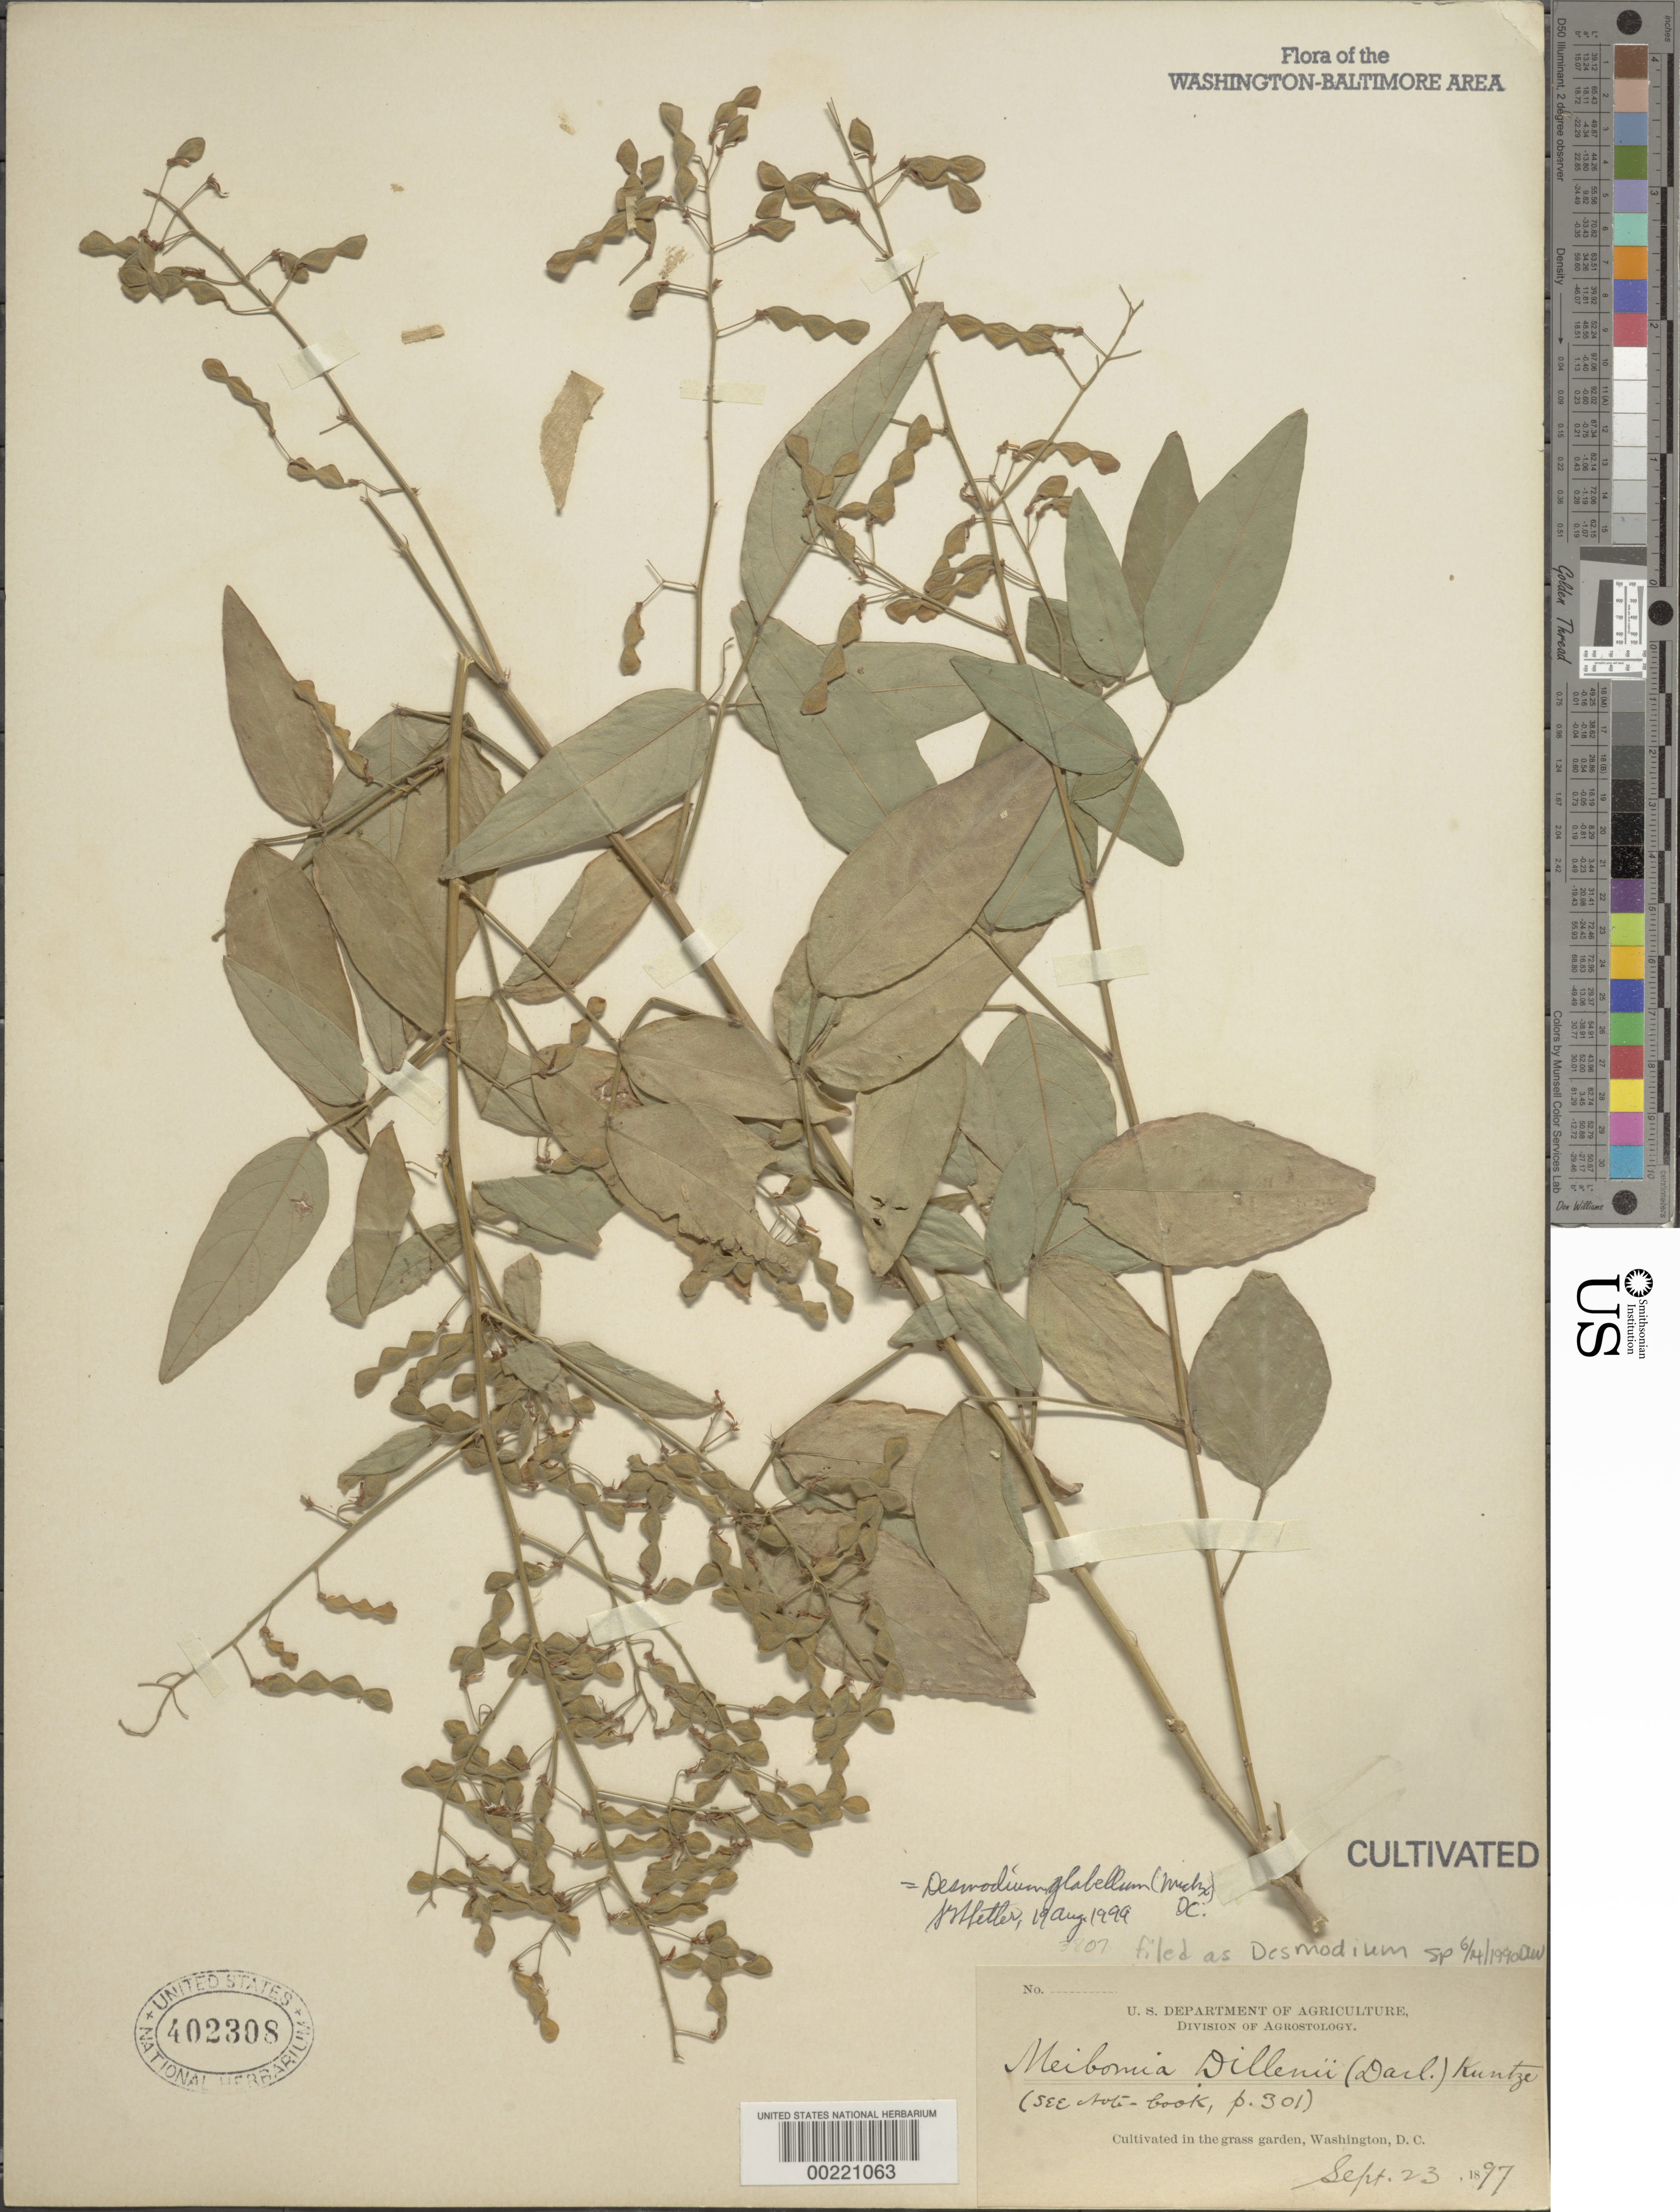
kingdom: Plantae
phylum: Tracheophyta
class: Magnoliopsida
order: Fabales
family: Fabaceae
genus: Desmodium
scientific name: Desmodium sp.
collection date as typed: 23 Sep 1897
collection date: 1897-09-23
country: United States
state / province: District of Columbia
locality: Grass Garden, Washington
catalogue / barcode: US 402308